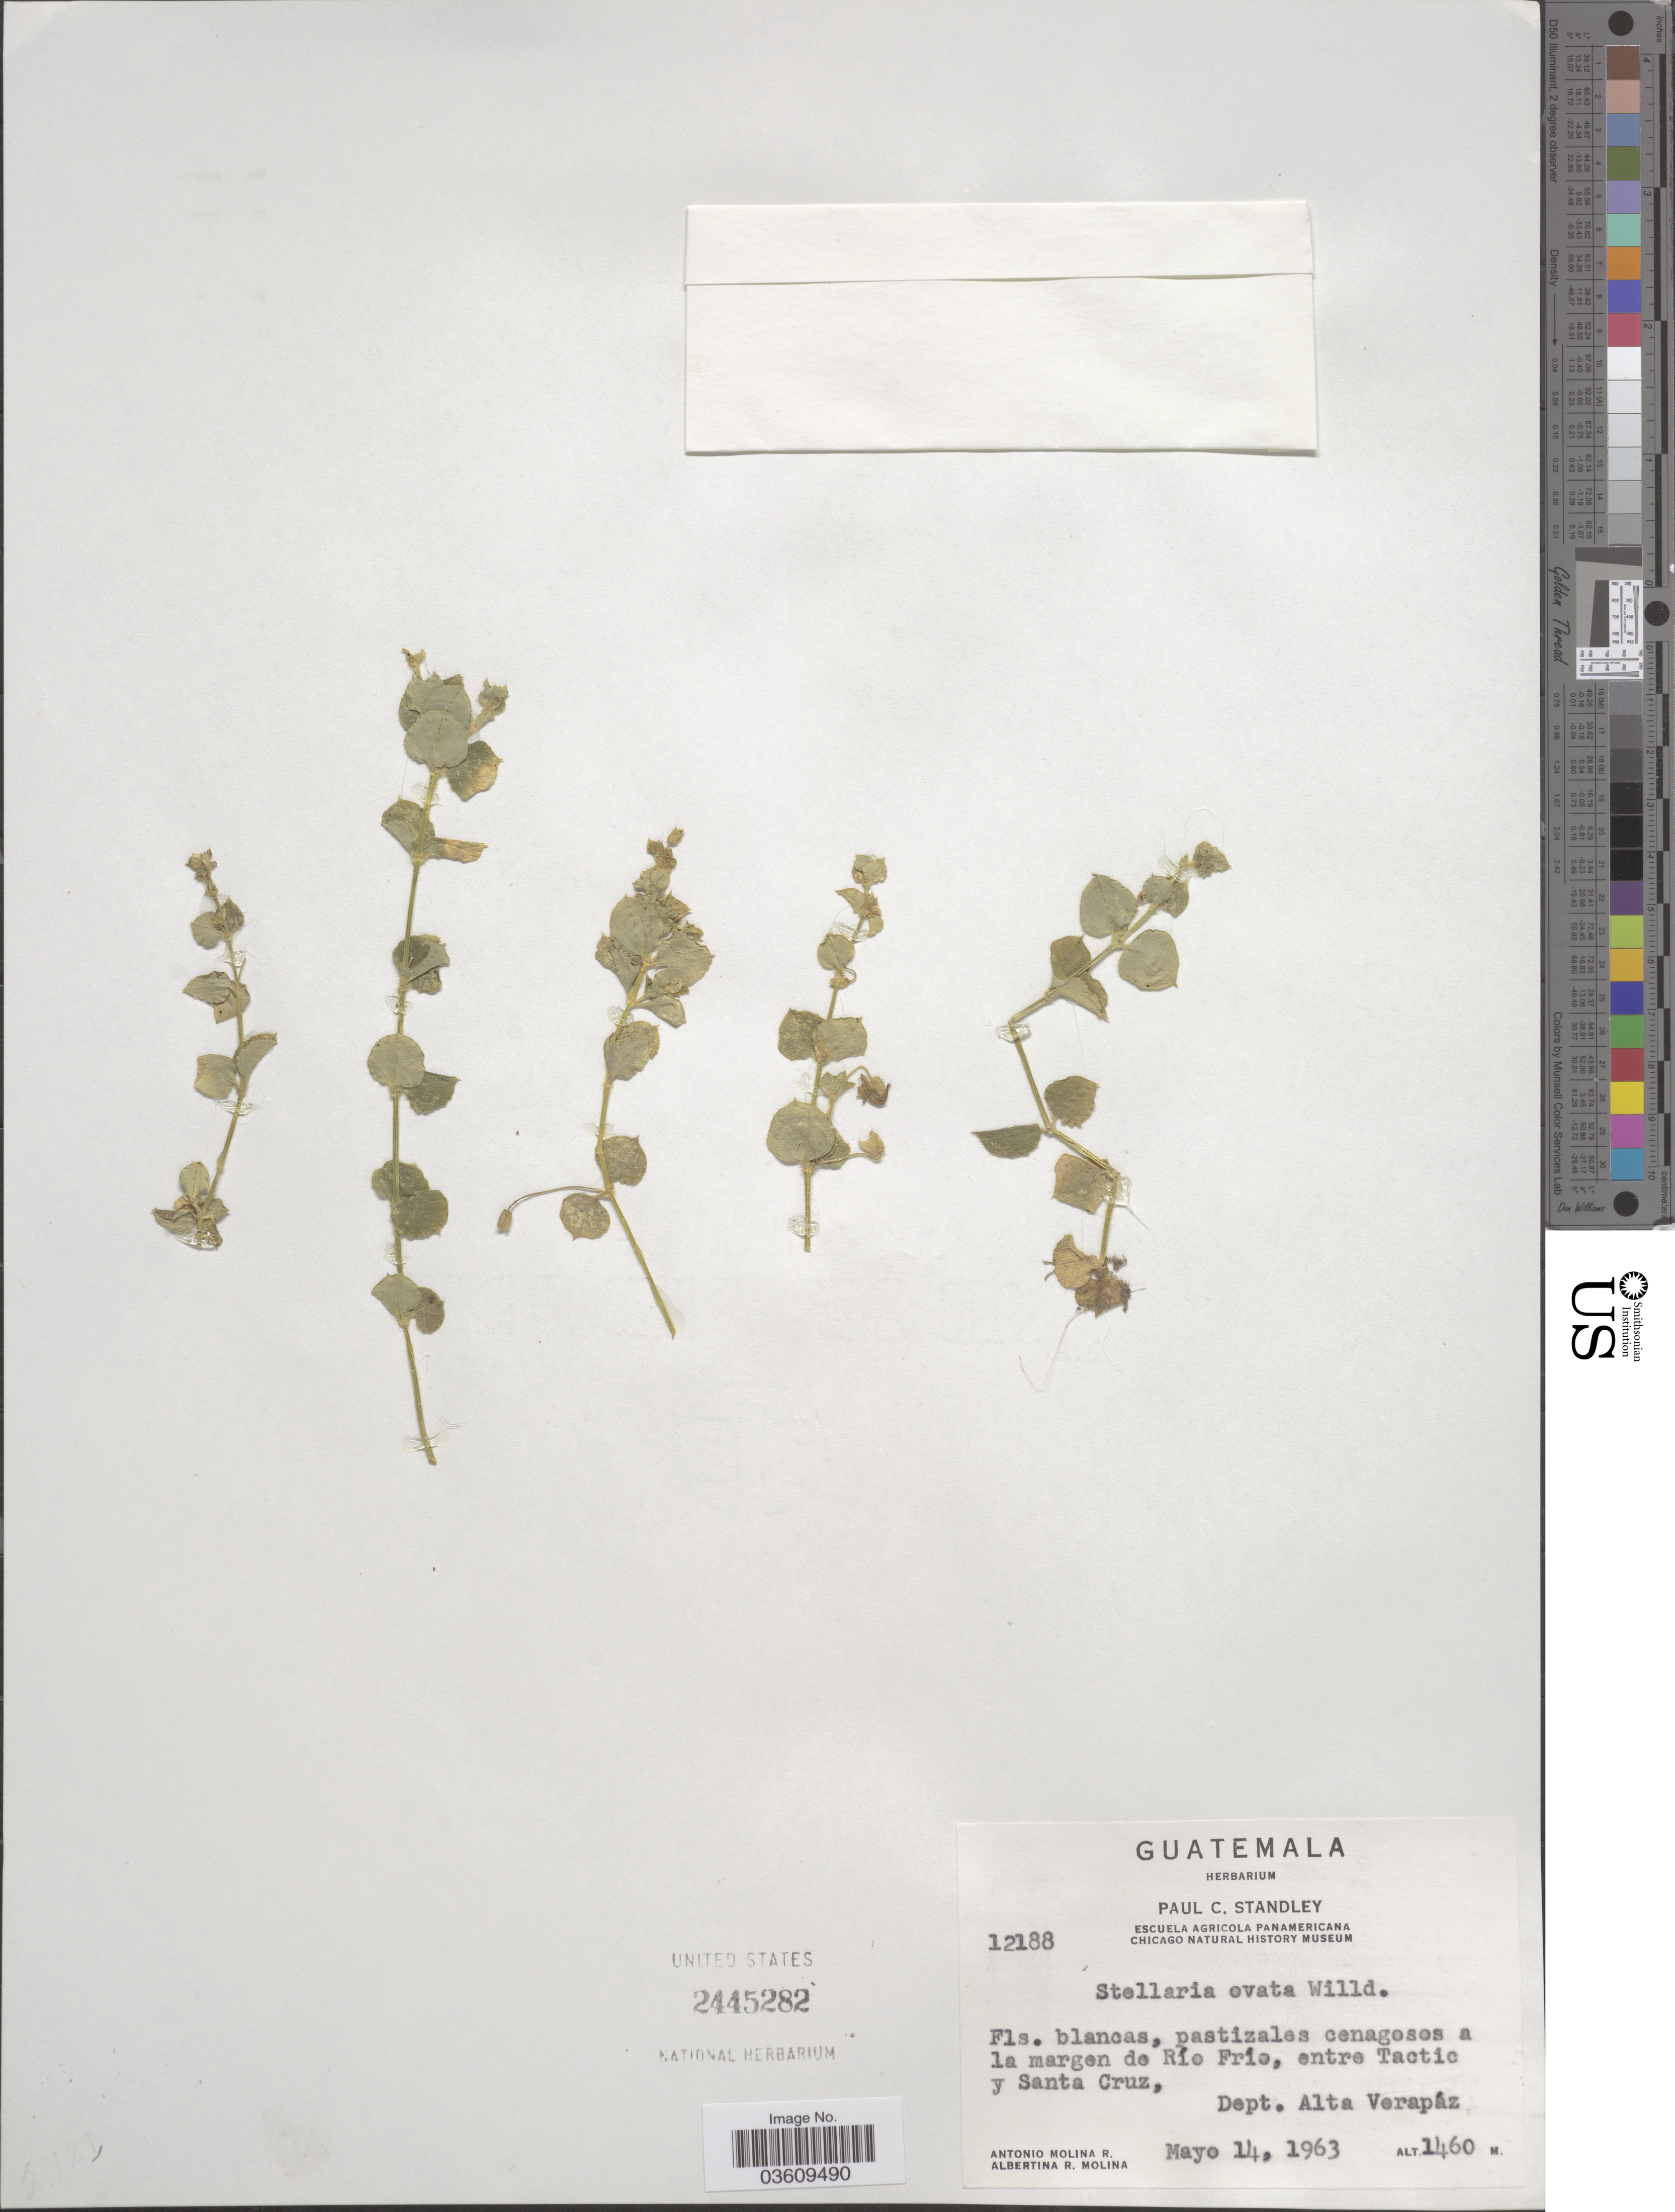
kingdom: Plantae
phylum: Tracheophyta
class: Magnoliopsida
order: Caryophyllales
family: Caryophyllaceae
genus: Stellaria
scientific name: Stellaria ovata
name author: Willd.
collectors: A. Molina R. & A. R. Molina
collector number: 12188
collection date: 1963-05-14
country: Guatemala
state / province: Alta Verapaz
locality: La margen de Río Frío, entre Tactic y Santa Cruz, Dept. Alta Verapáz.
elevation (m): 1460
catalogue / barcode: US 2445282